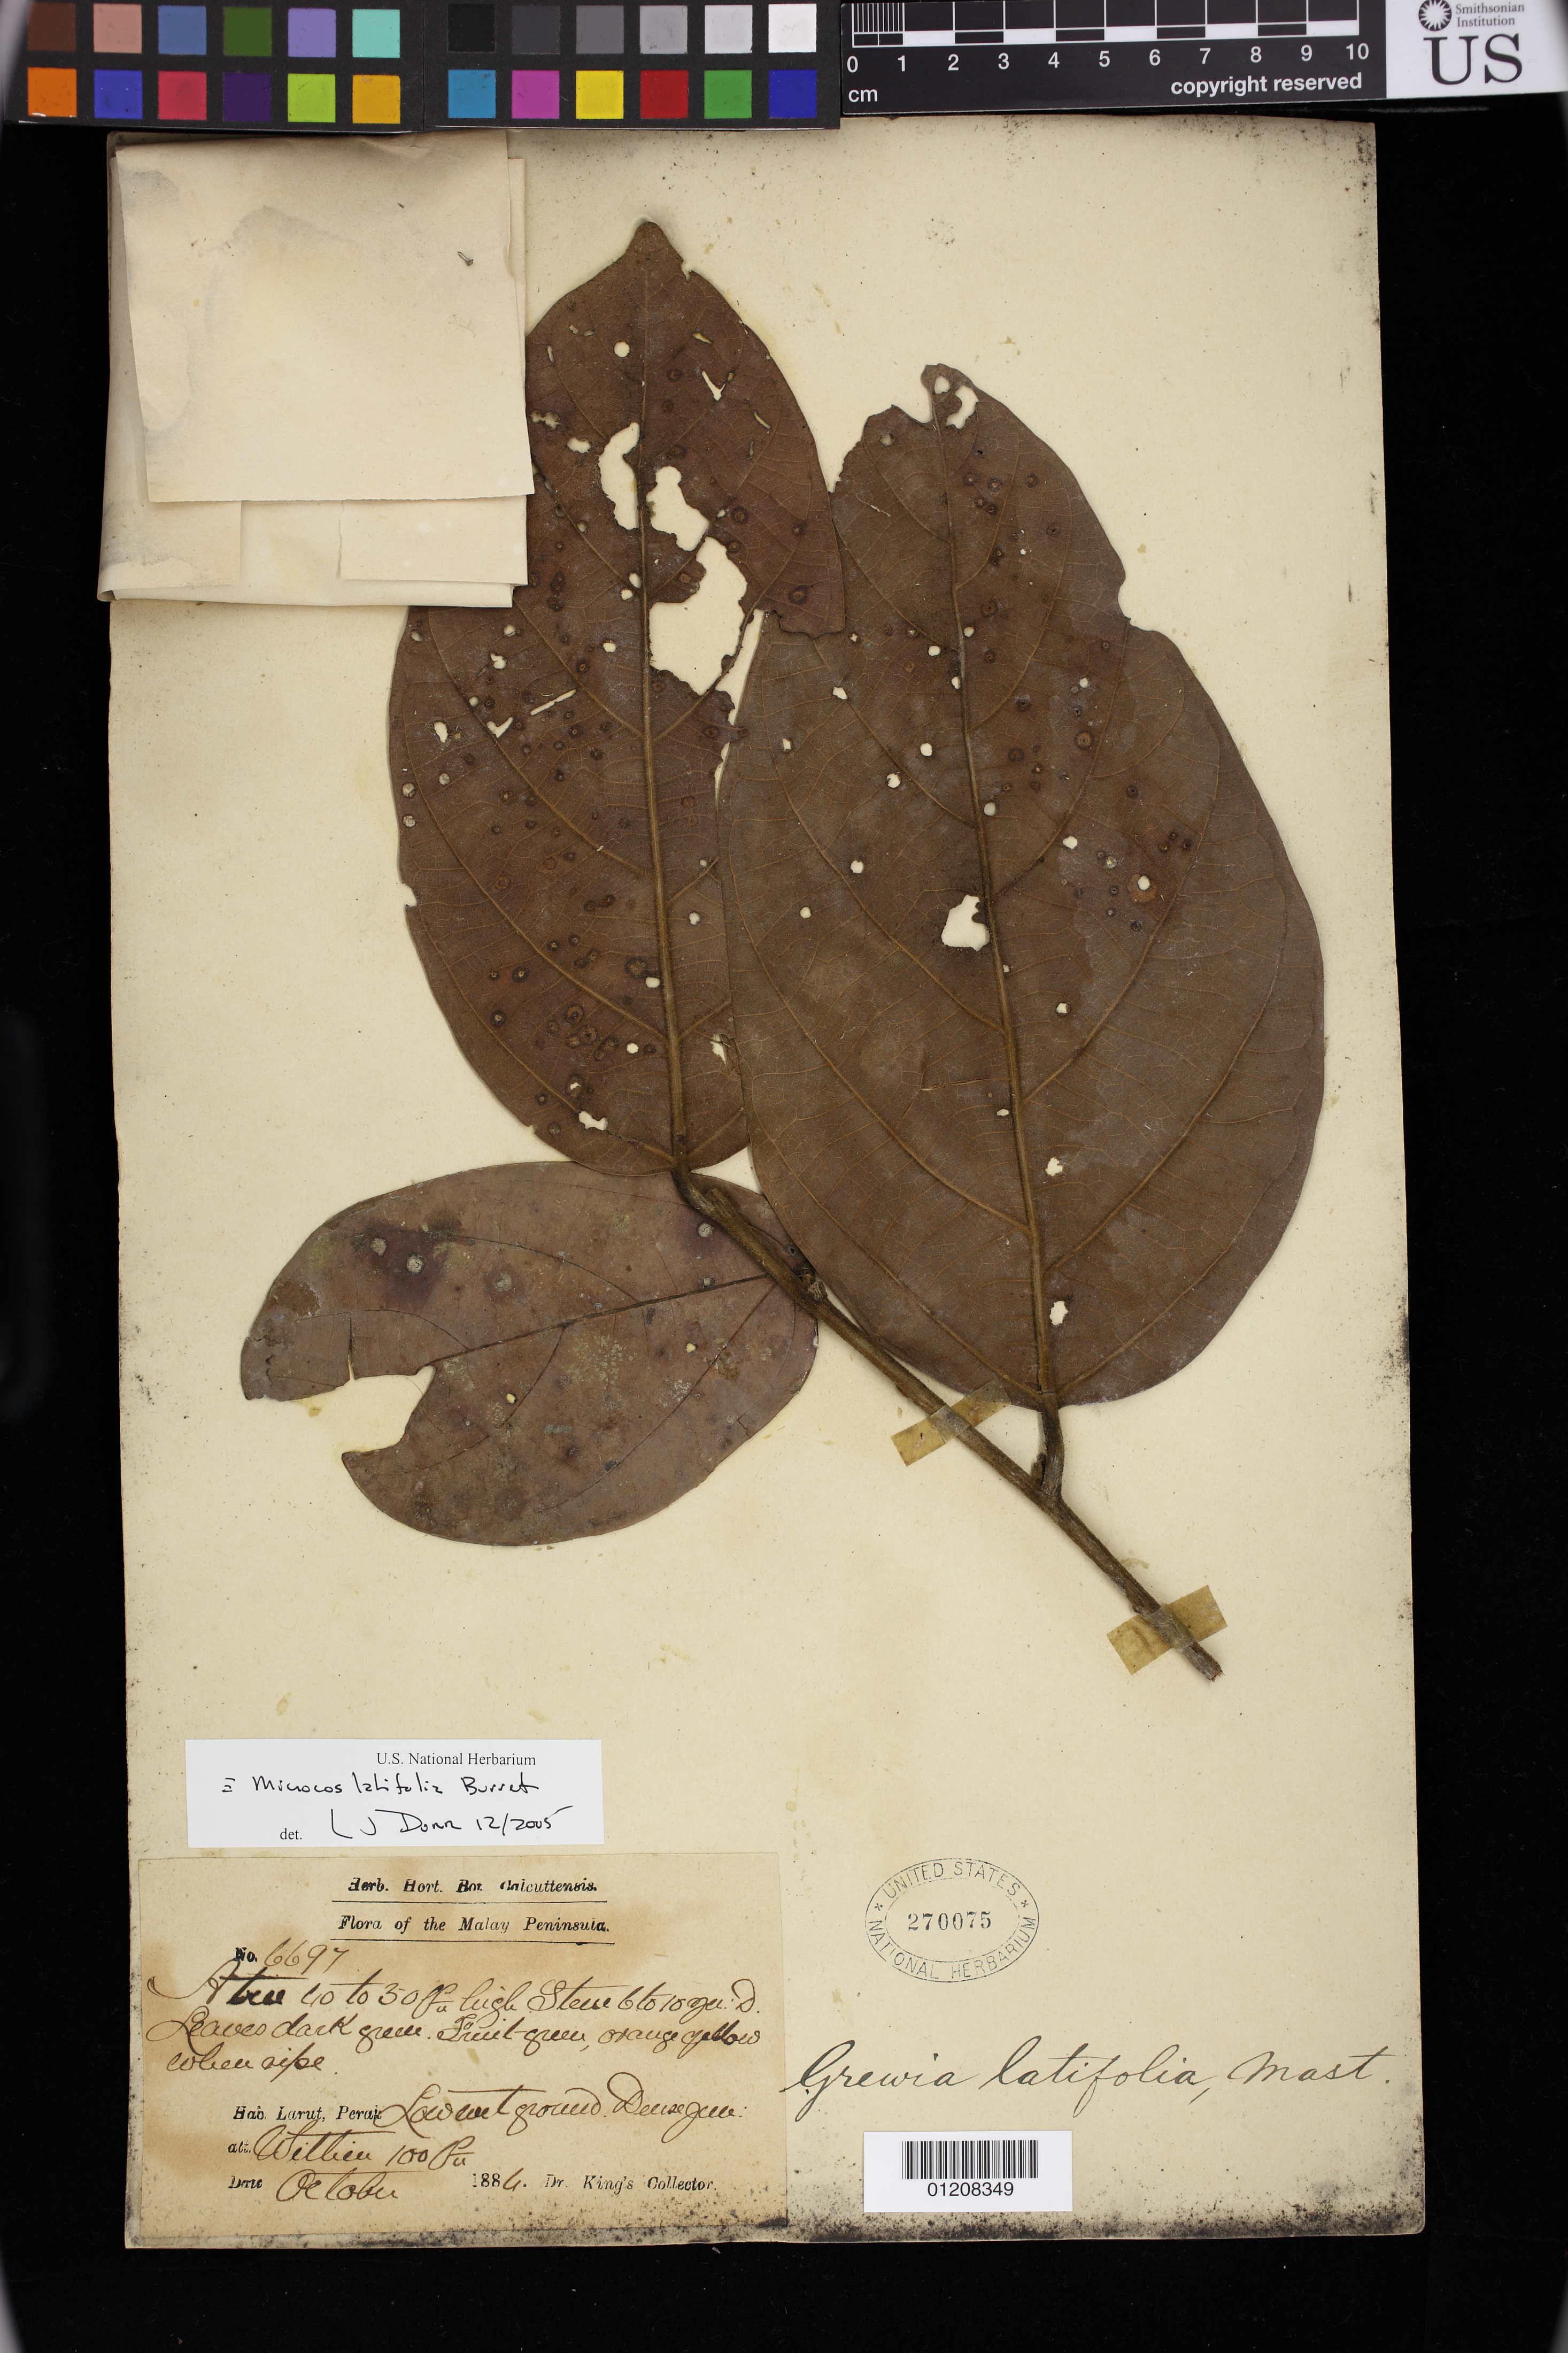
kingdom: Plantae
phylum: Tracheophyta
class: Magnoliopsida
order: Malvales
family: Malvaceae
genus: Microcos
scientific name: Microcos latifolia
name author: Burret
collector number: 6697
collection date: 1886-10-01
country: Malaysia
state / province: Perak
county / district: Larut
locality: A tree 10 to 30 ft. high. Stems 6 to 10 ??. Leaves dark green. Fruit green, orange yellow color ripe.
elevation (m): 30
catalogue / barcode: US 270075